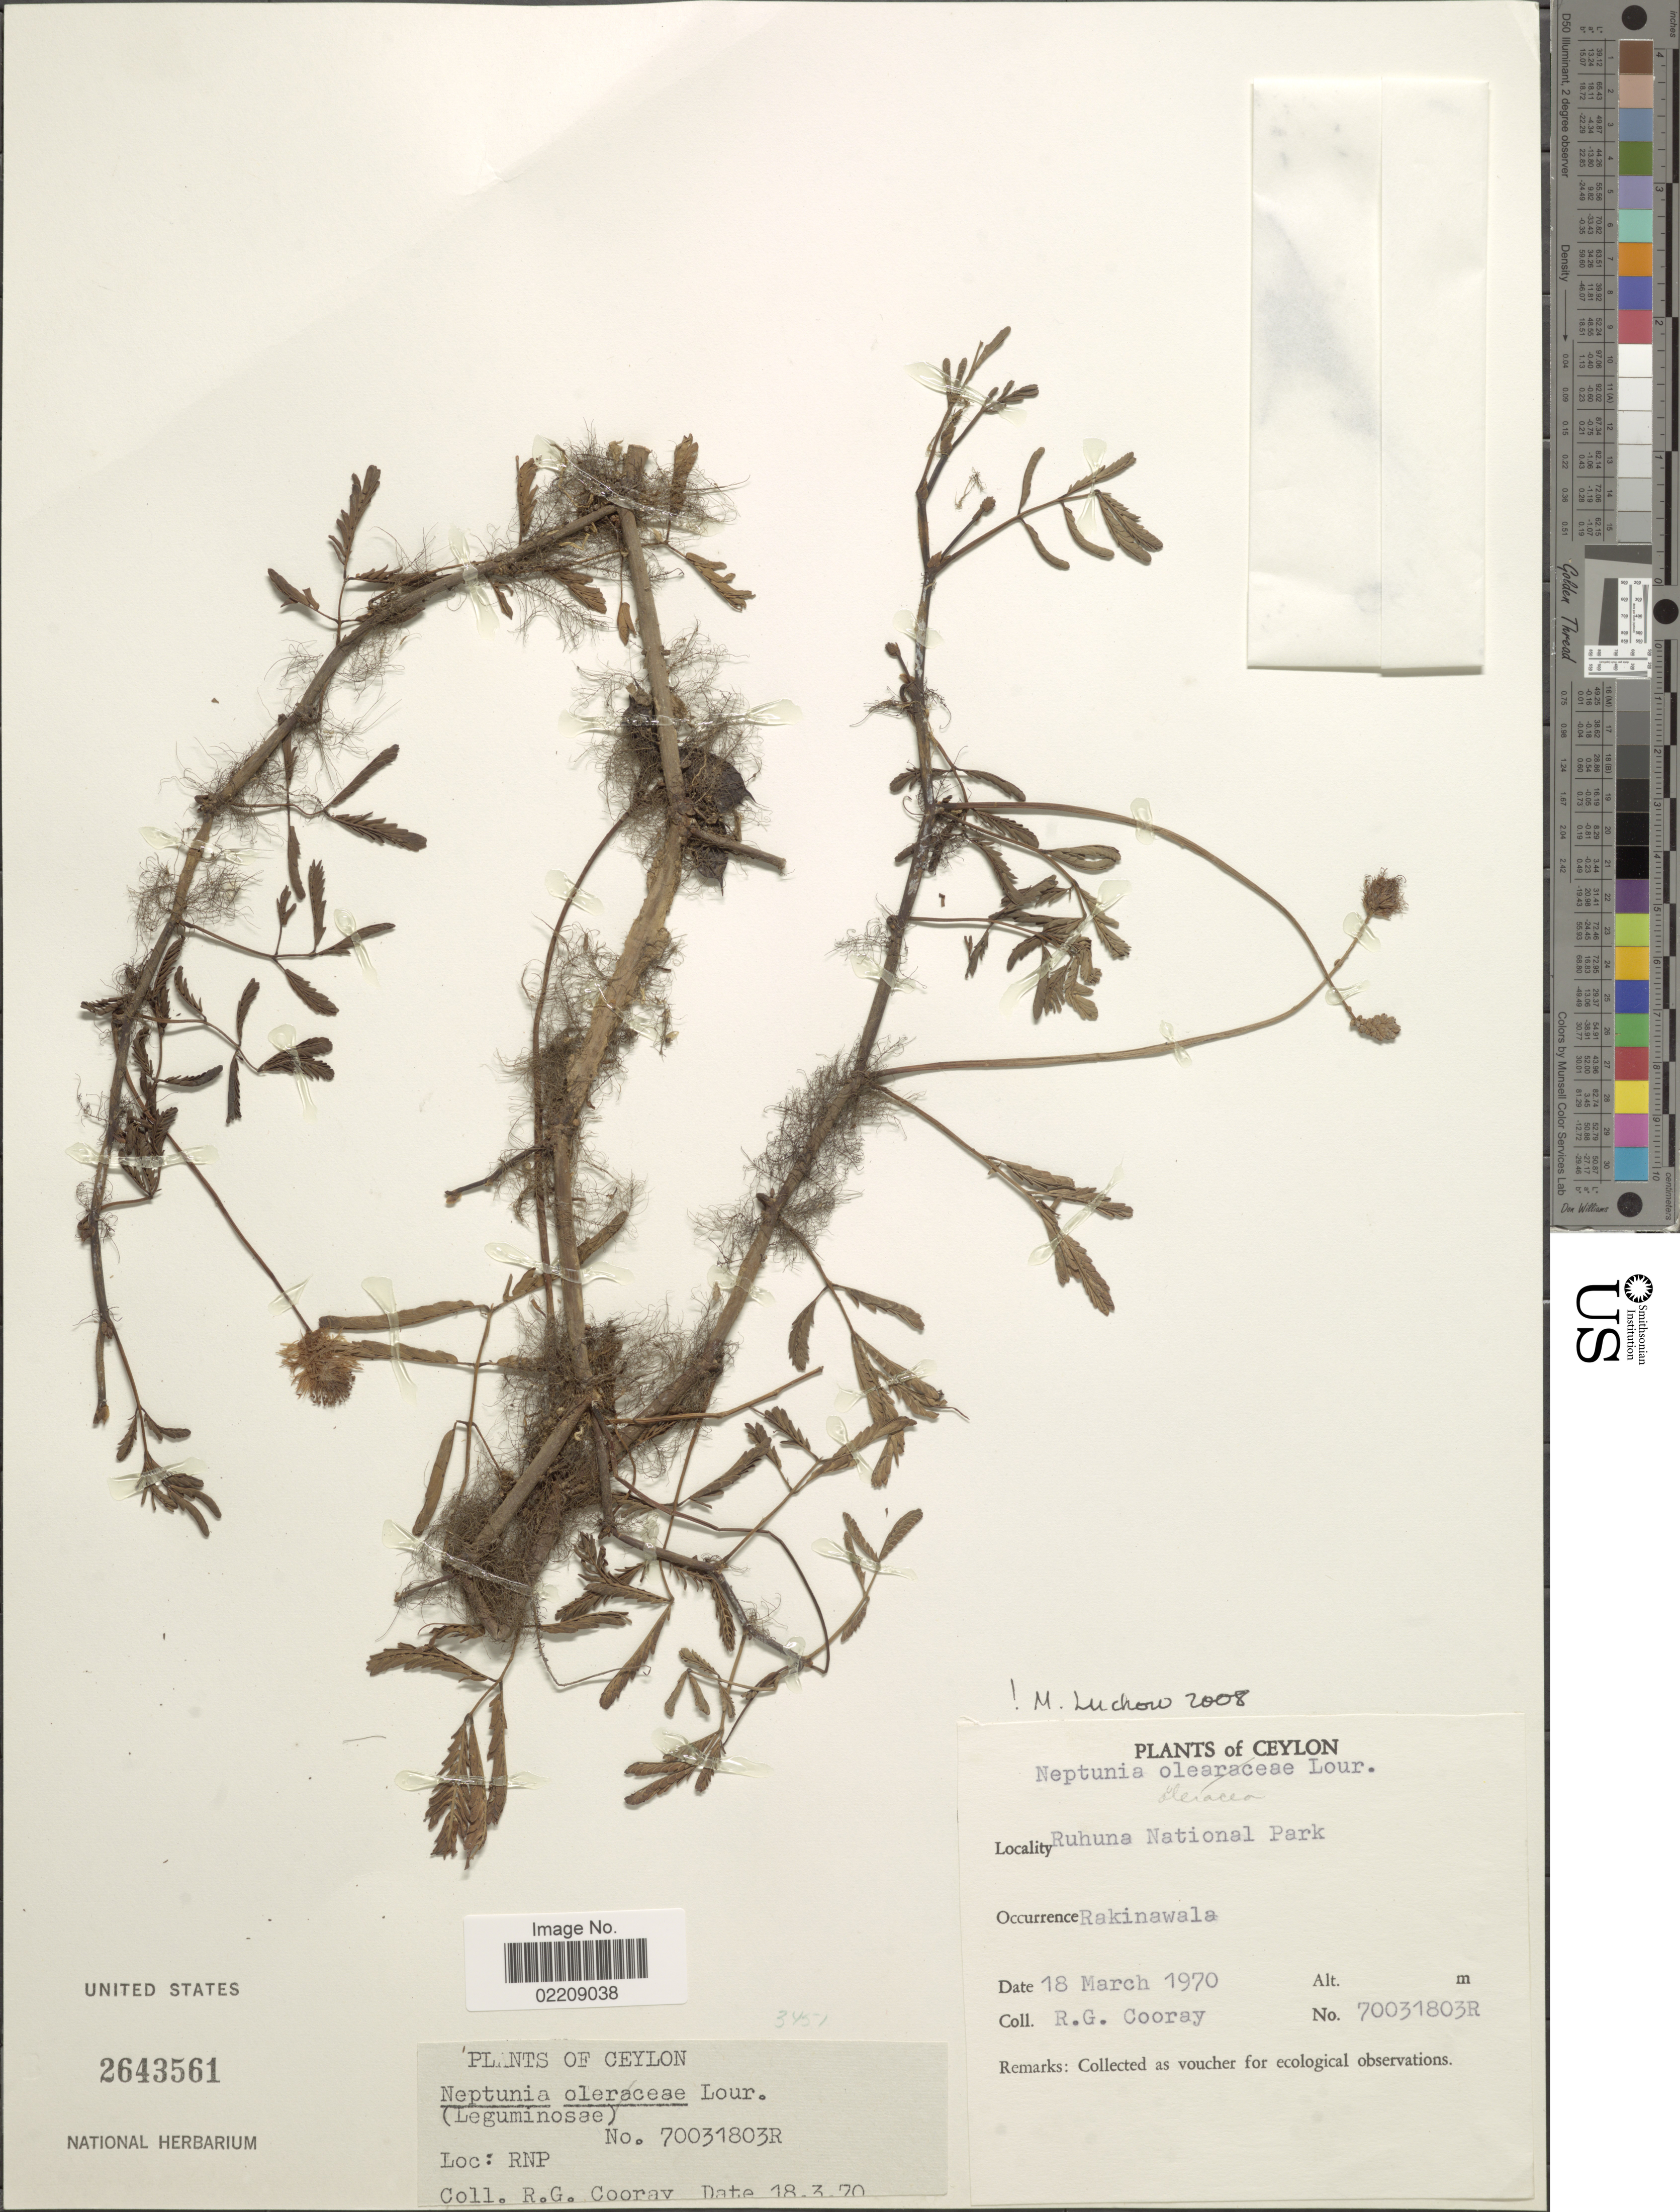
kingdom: Plantae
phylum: Tracheophyta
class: Magnoliopsida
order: Fabales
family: Fabaceae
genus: Neptunia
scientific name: Neptunia oleracea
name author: Lour.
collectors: R. Cooray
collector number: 70031803R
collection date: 1970-03-18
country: Sri Lanka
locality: Ceylom, Ruhuna National Park, Rakinawala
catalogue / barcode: US 2643561